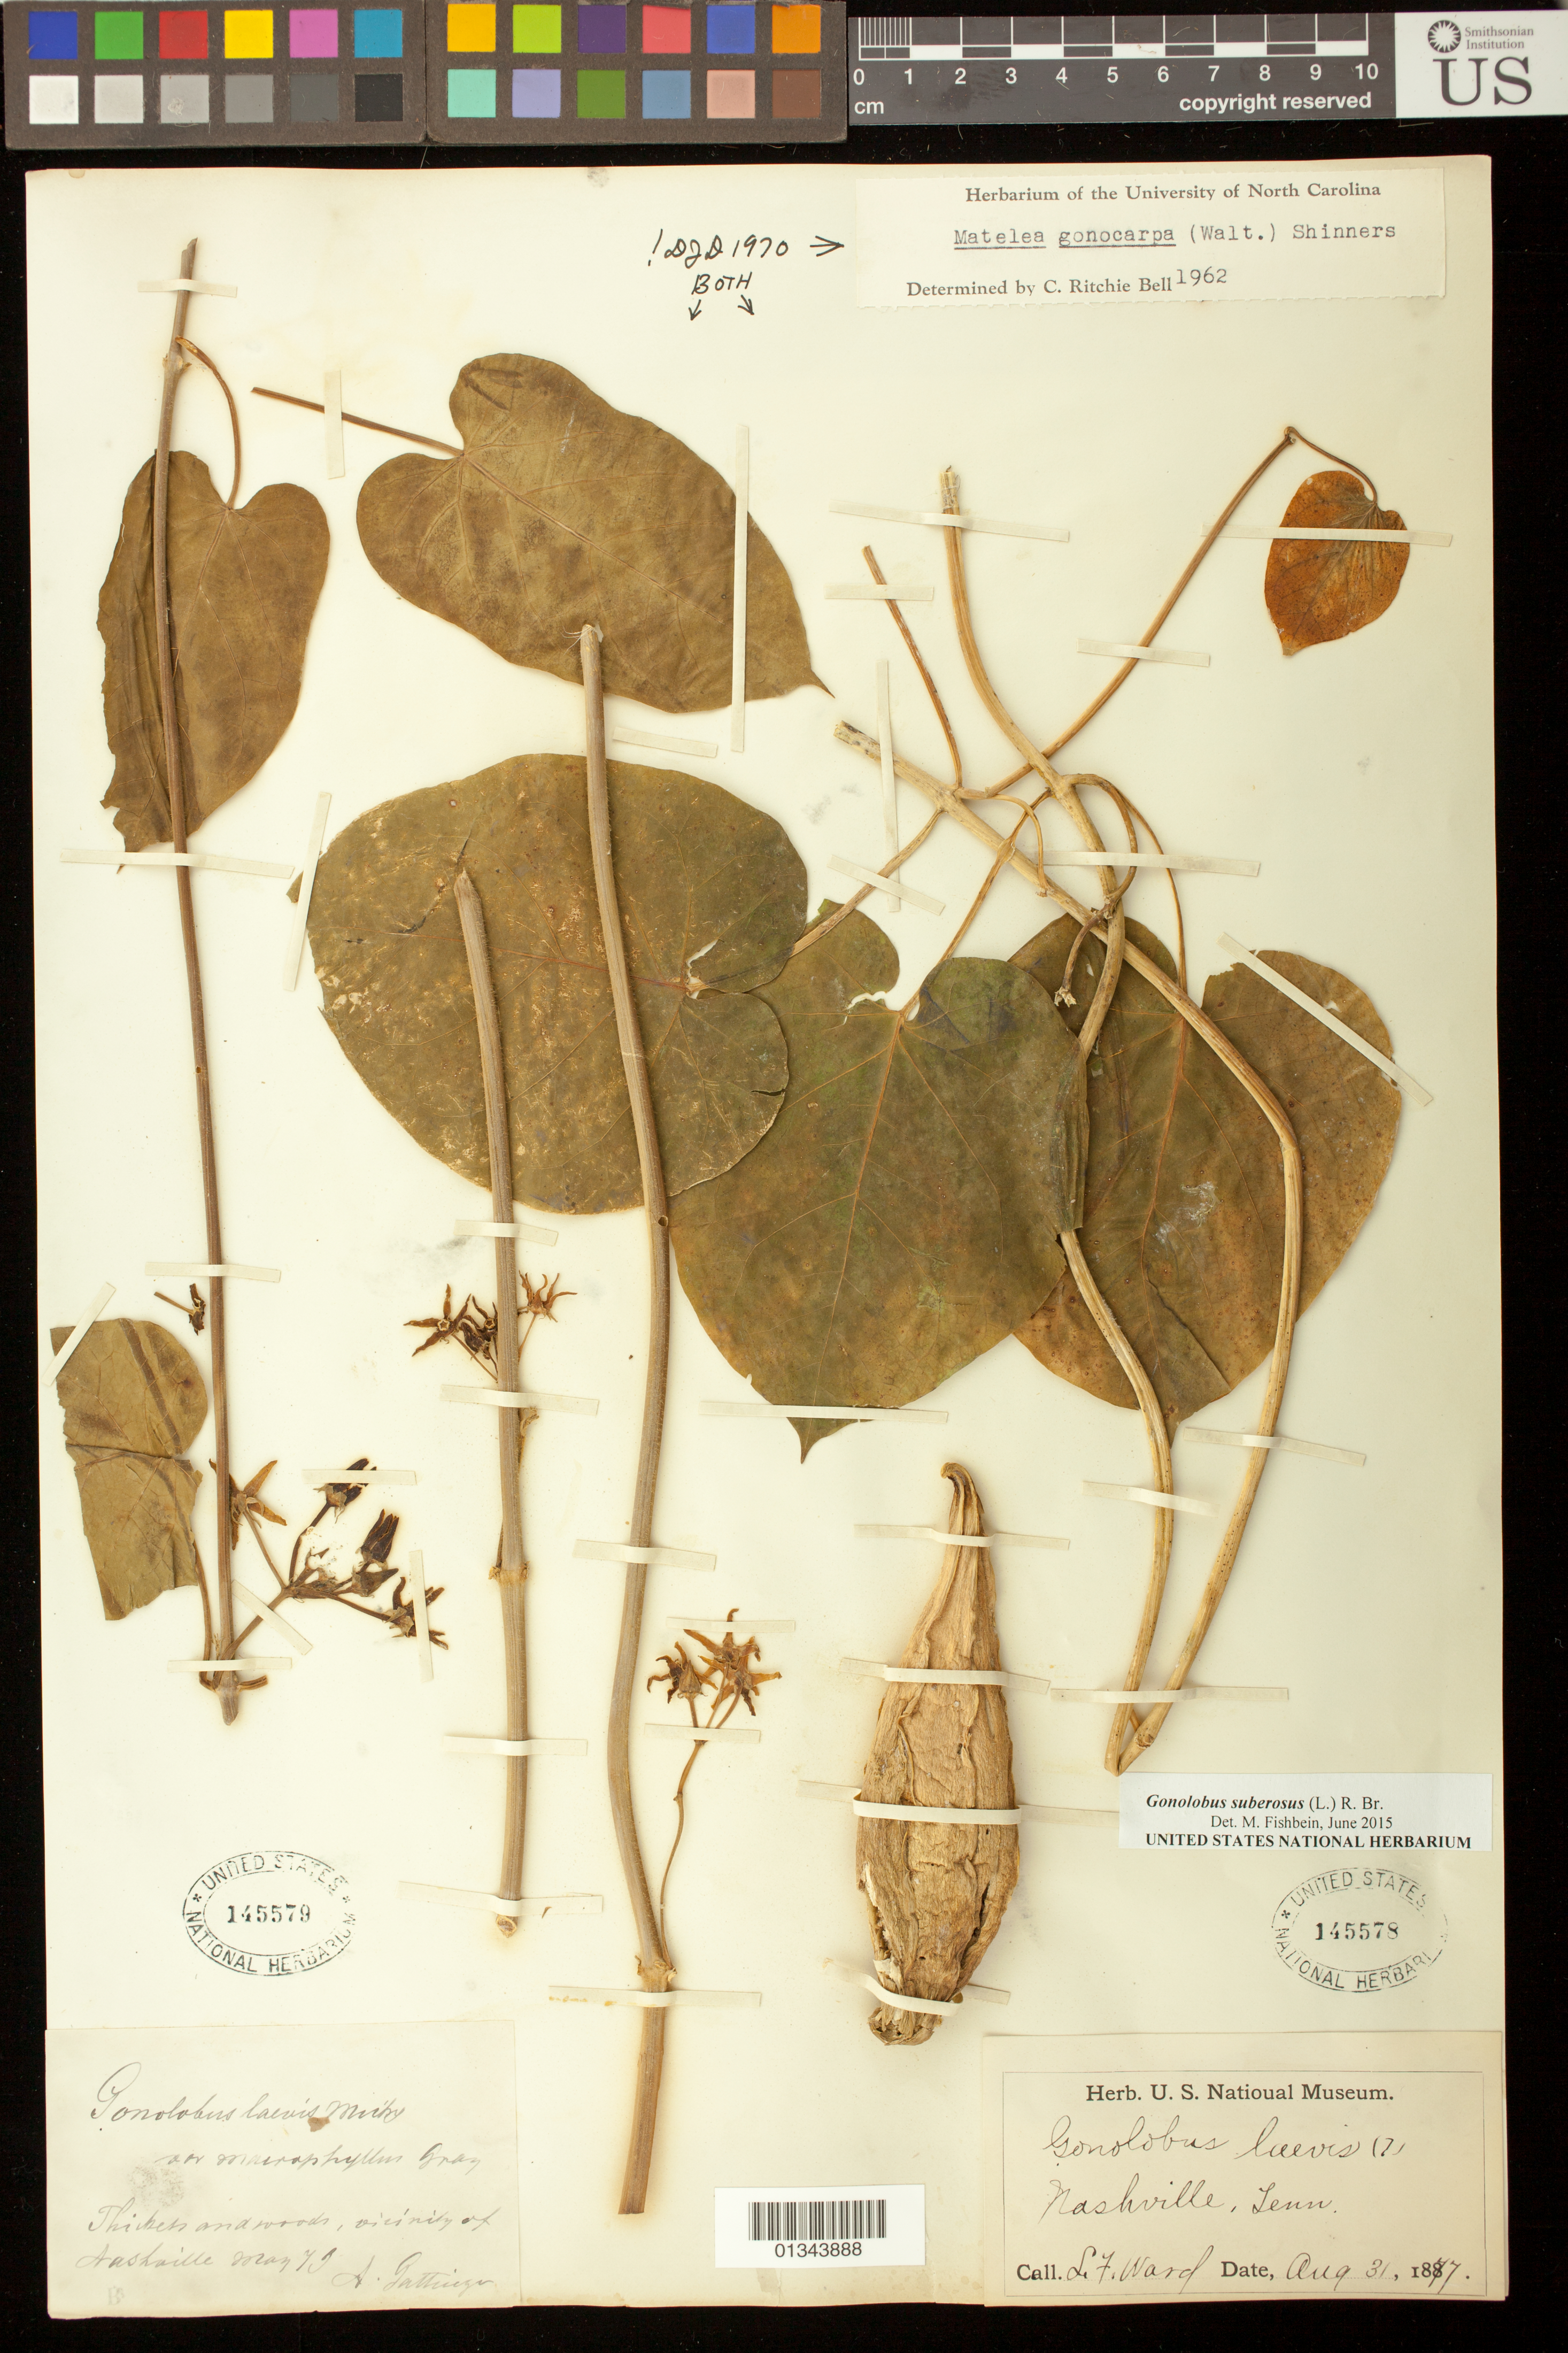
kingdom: Plantae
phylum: Tracheophyta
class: Magnoliopsida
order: Gentianales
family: Apocynaceae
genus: Gonolobus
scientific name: Gonolobus suberosus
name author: (L.) R. Br.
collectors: A. Gattinger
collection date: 1879-05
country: United States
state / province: Tennessee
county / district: Davidson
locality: Vicinity of Nashville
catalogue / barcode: US 145579